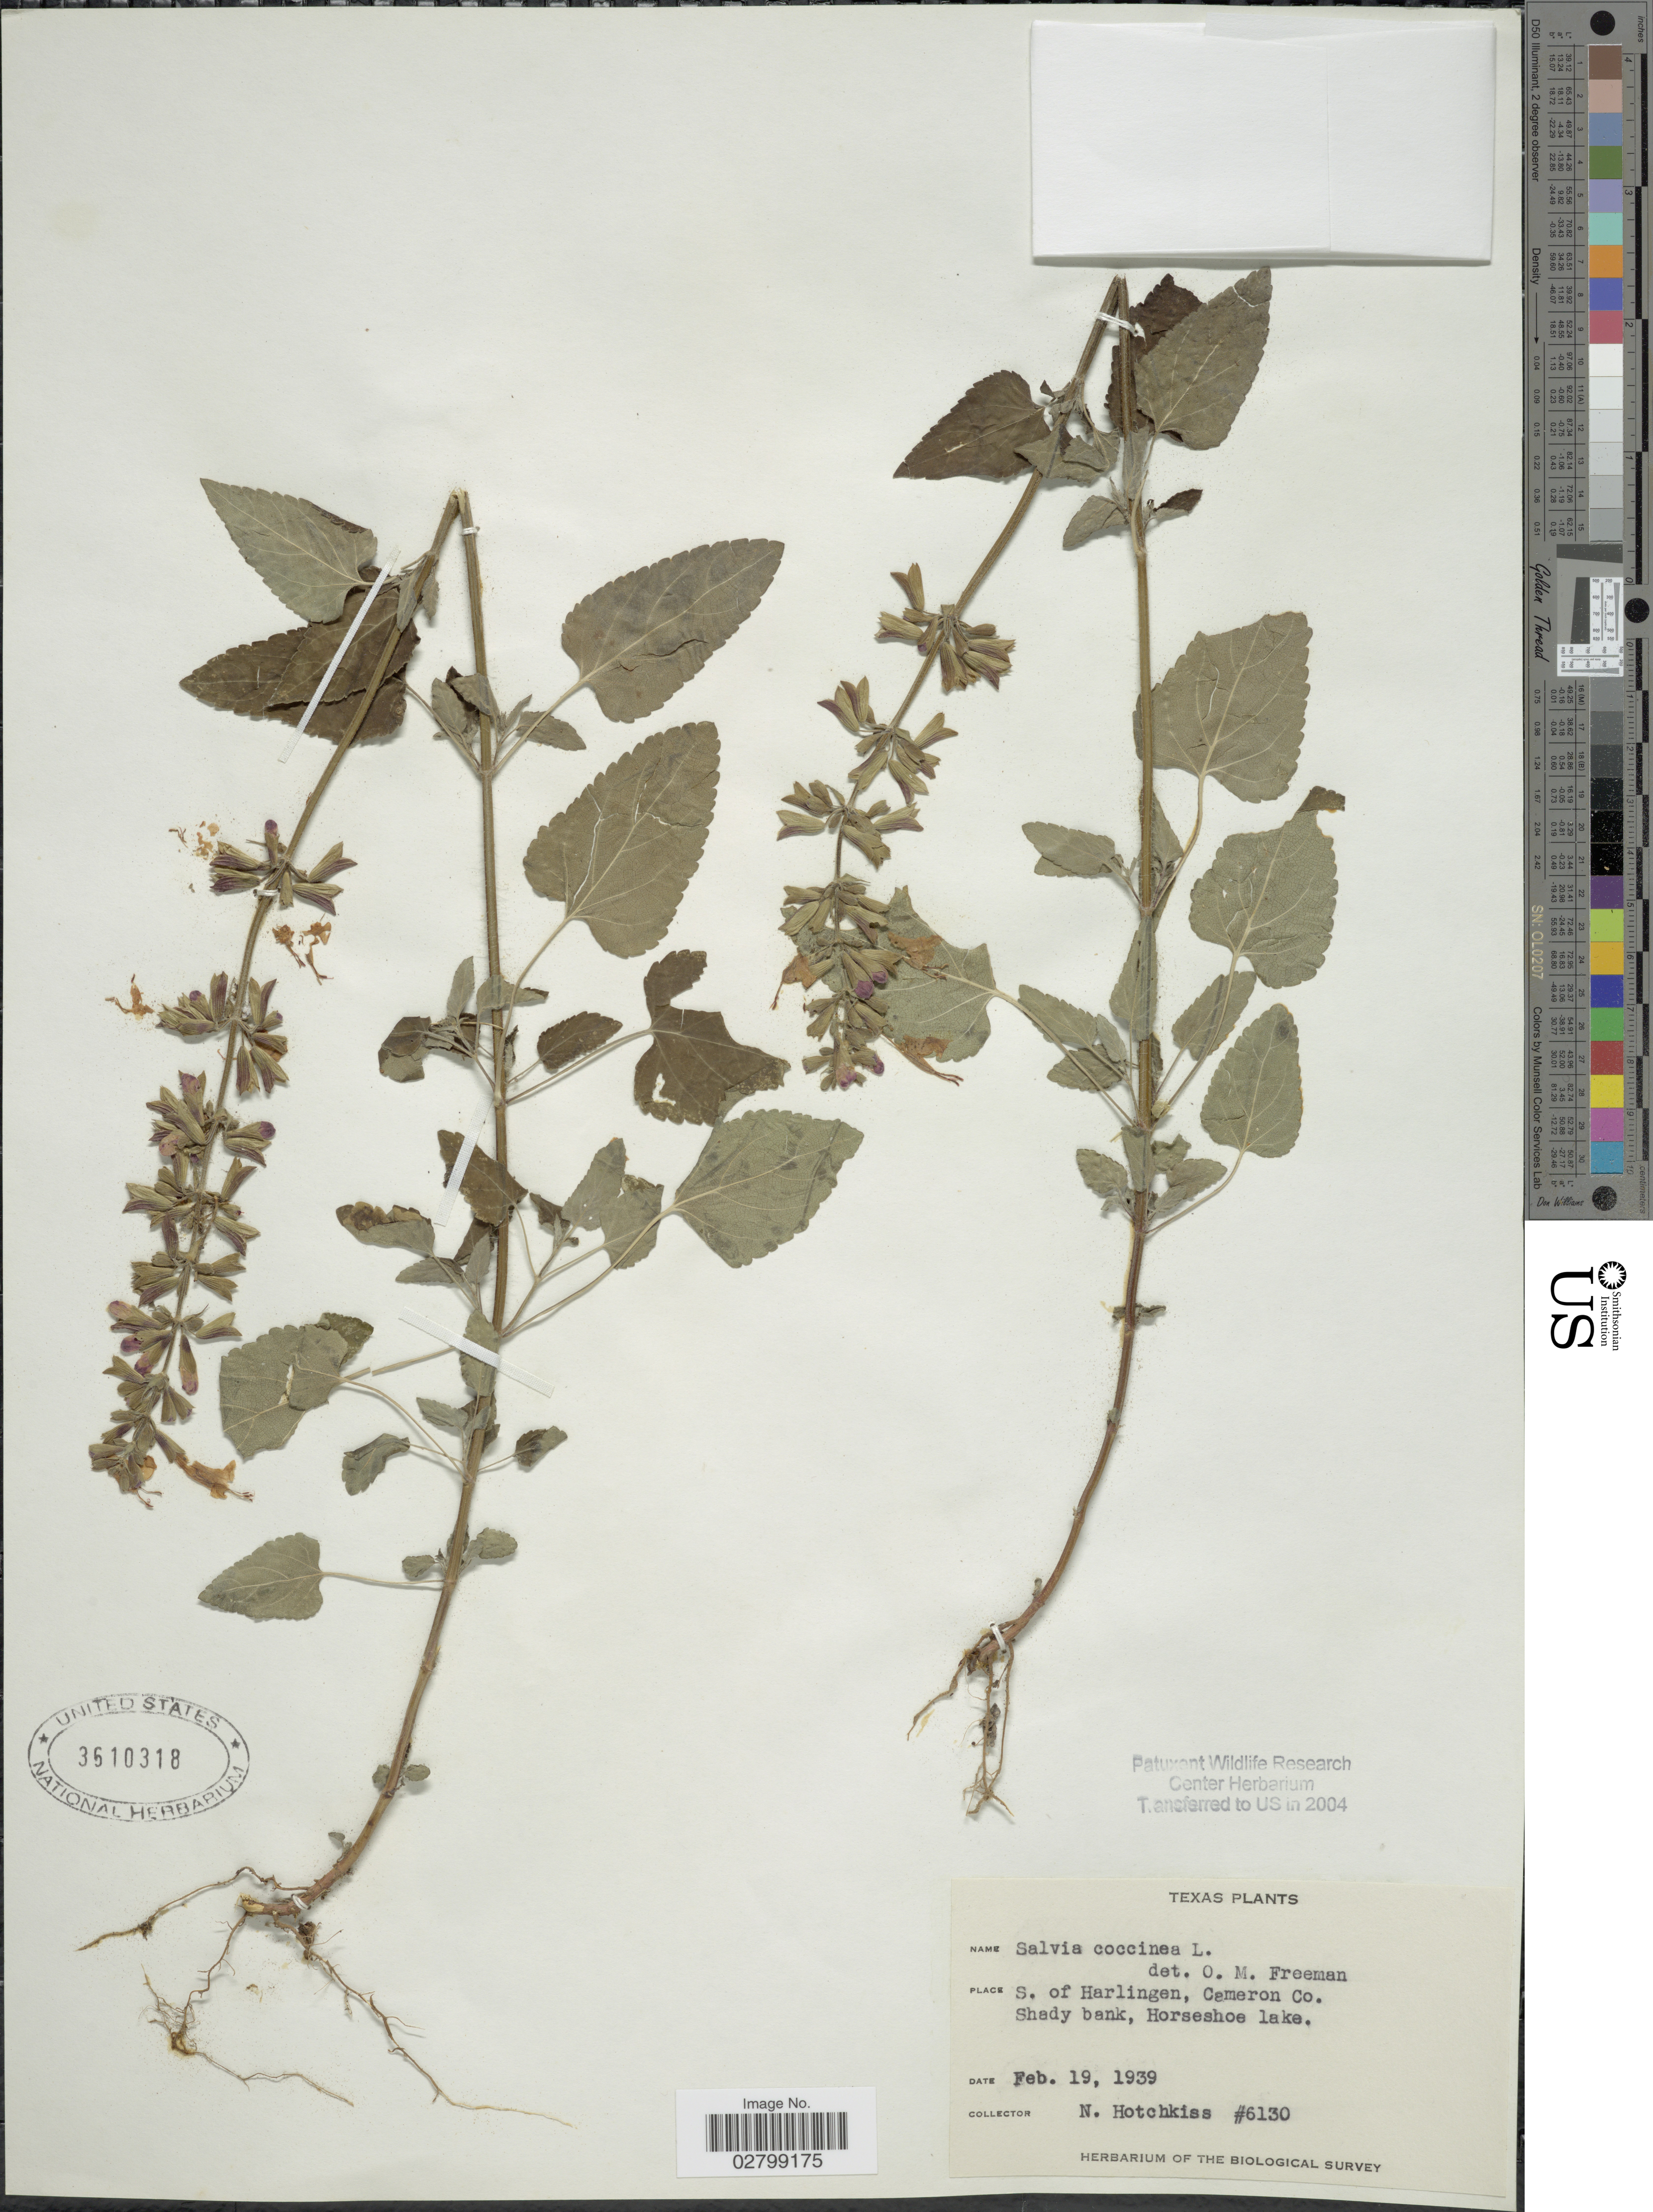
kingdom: Plantae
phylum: Tracheophyta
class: Magnoliopsida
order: Lamiales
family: Lamiaceae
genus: Salvia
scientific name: Salvia coccinea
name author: Etlinger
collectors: N. Hotchkiss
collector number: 6130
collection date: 1939-02-19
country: United States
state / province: Texas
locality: S. of Harlingen, Cameron Co. Horseshoe lake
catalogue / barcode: US 3610318